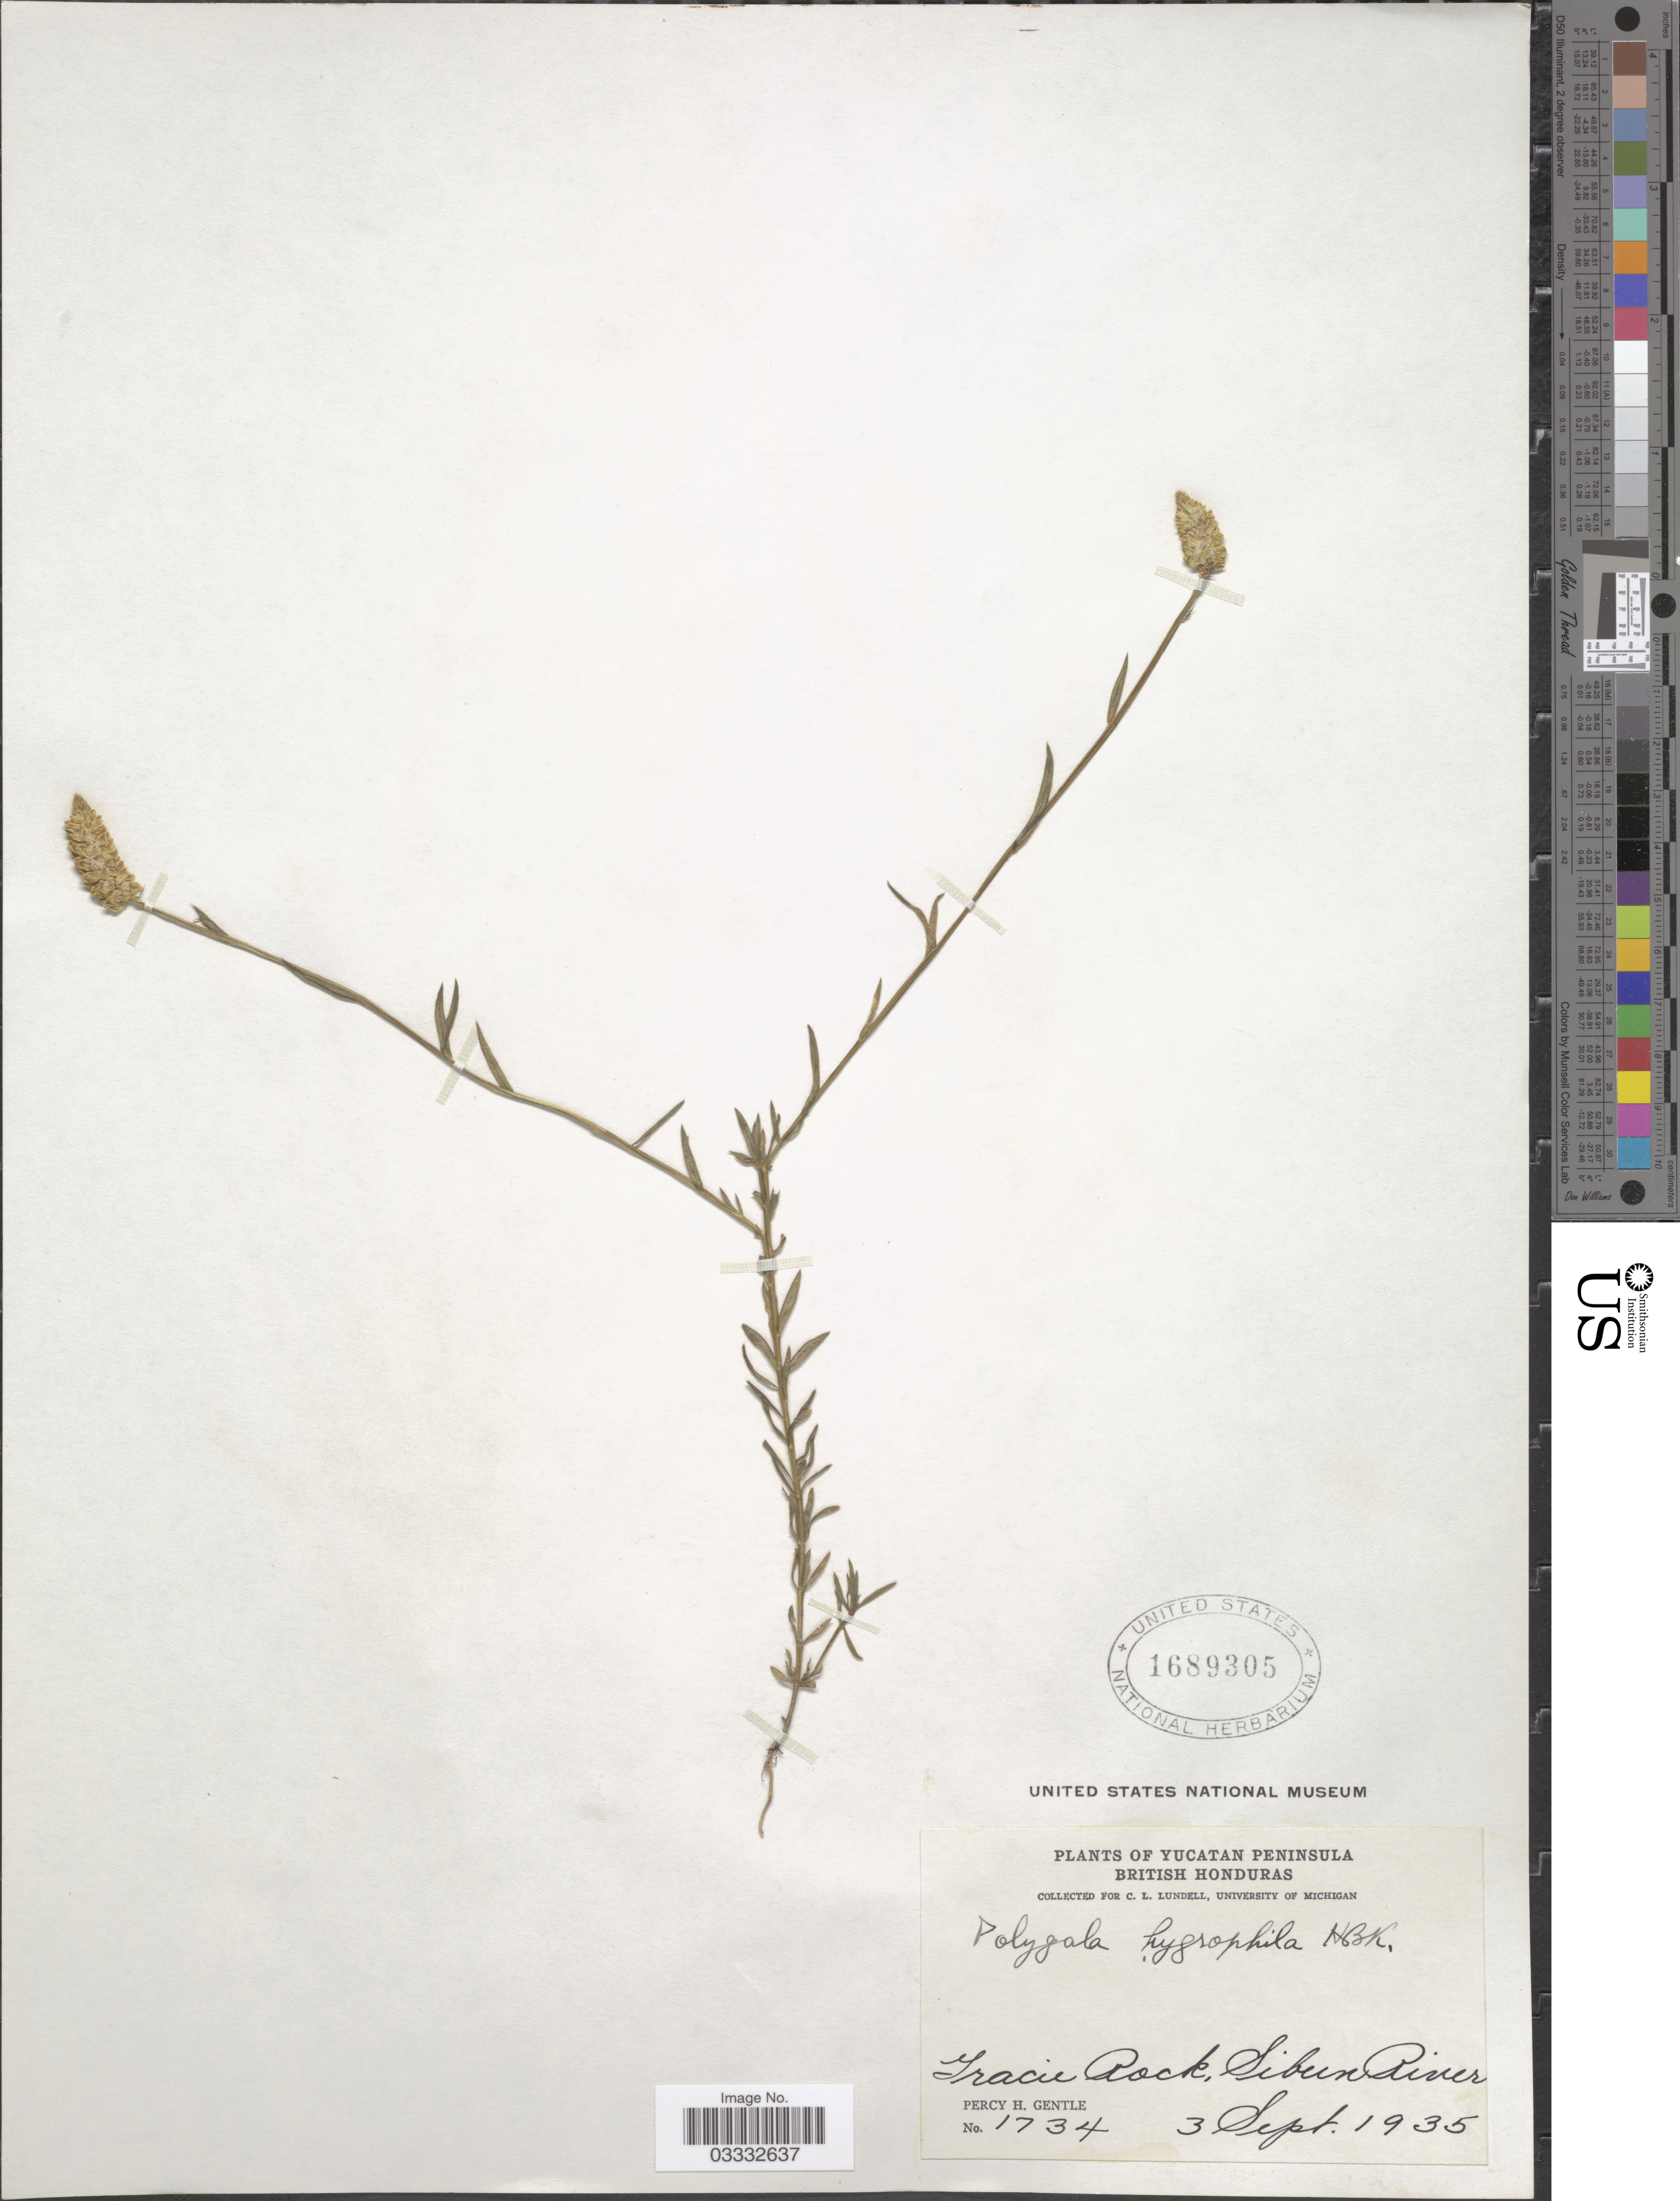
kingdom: Plantae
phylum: Tracheophyta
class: Magnoliopsida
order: Fabales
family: Polygalaceae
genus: Polygala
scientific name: Polygala hygrophila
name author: Kunth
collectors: P. H. Gentle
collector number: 1734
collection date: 1935-09-03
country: Belize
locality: Yucatan Peninsula British Honduras. Gracie Rock, Sibun River.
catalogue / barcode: US 1689305